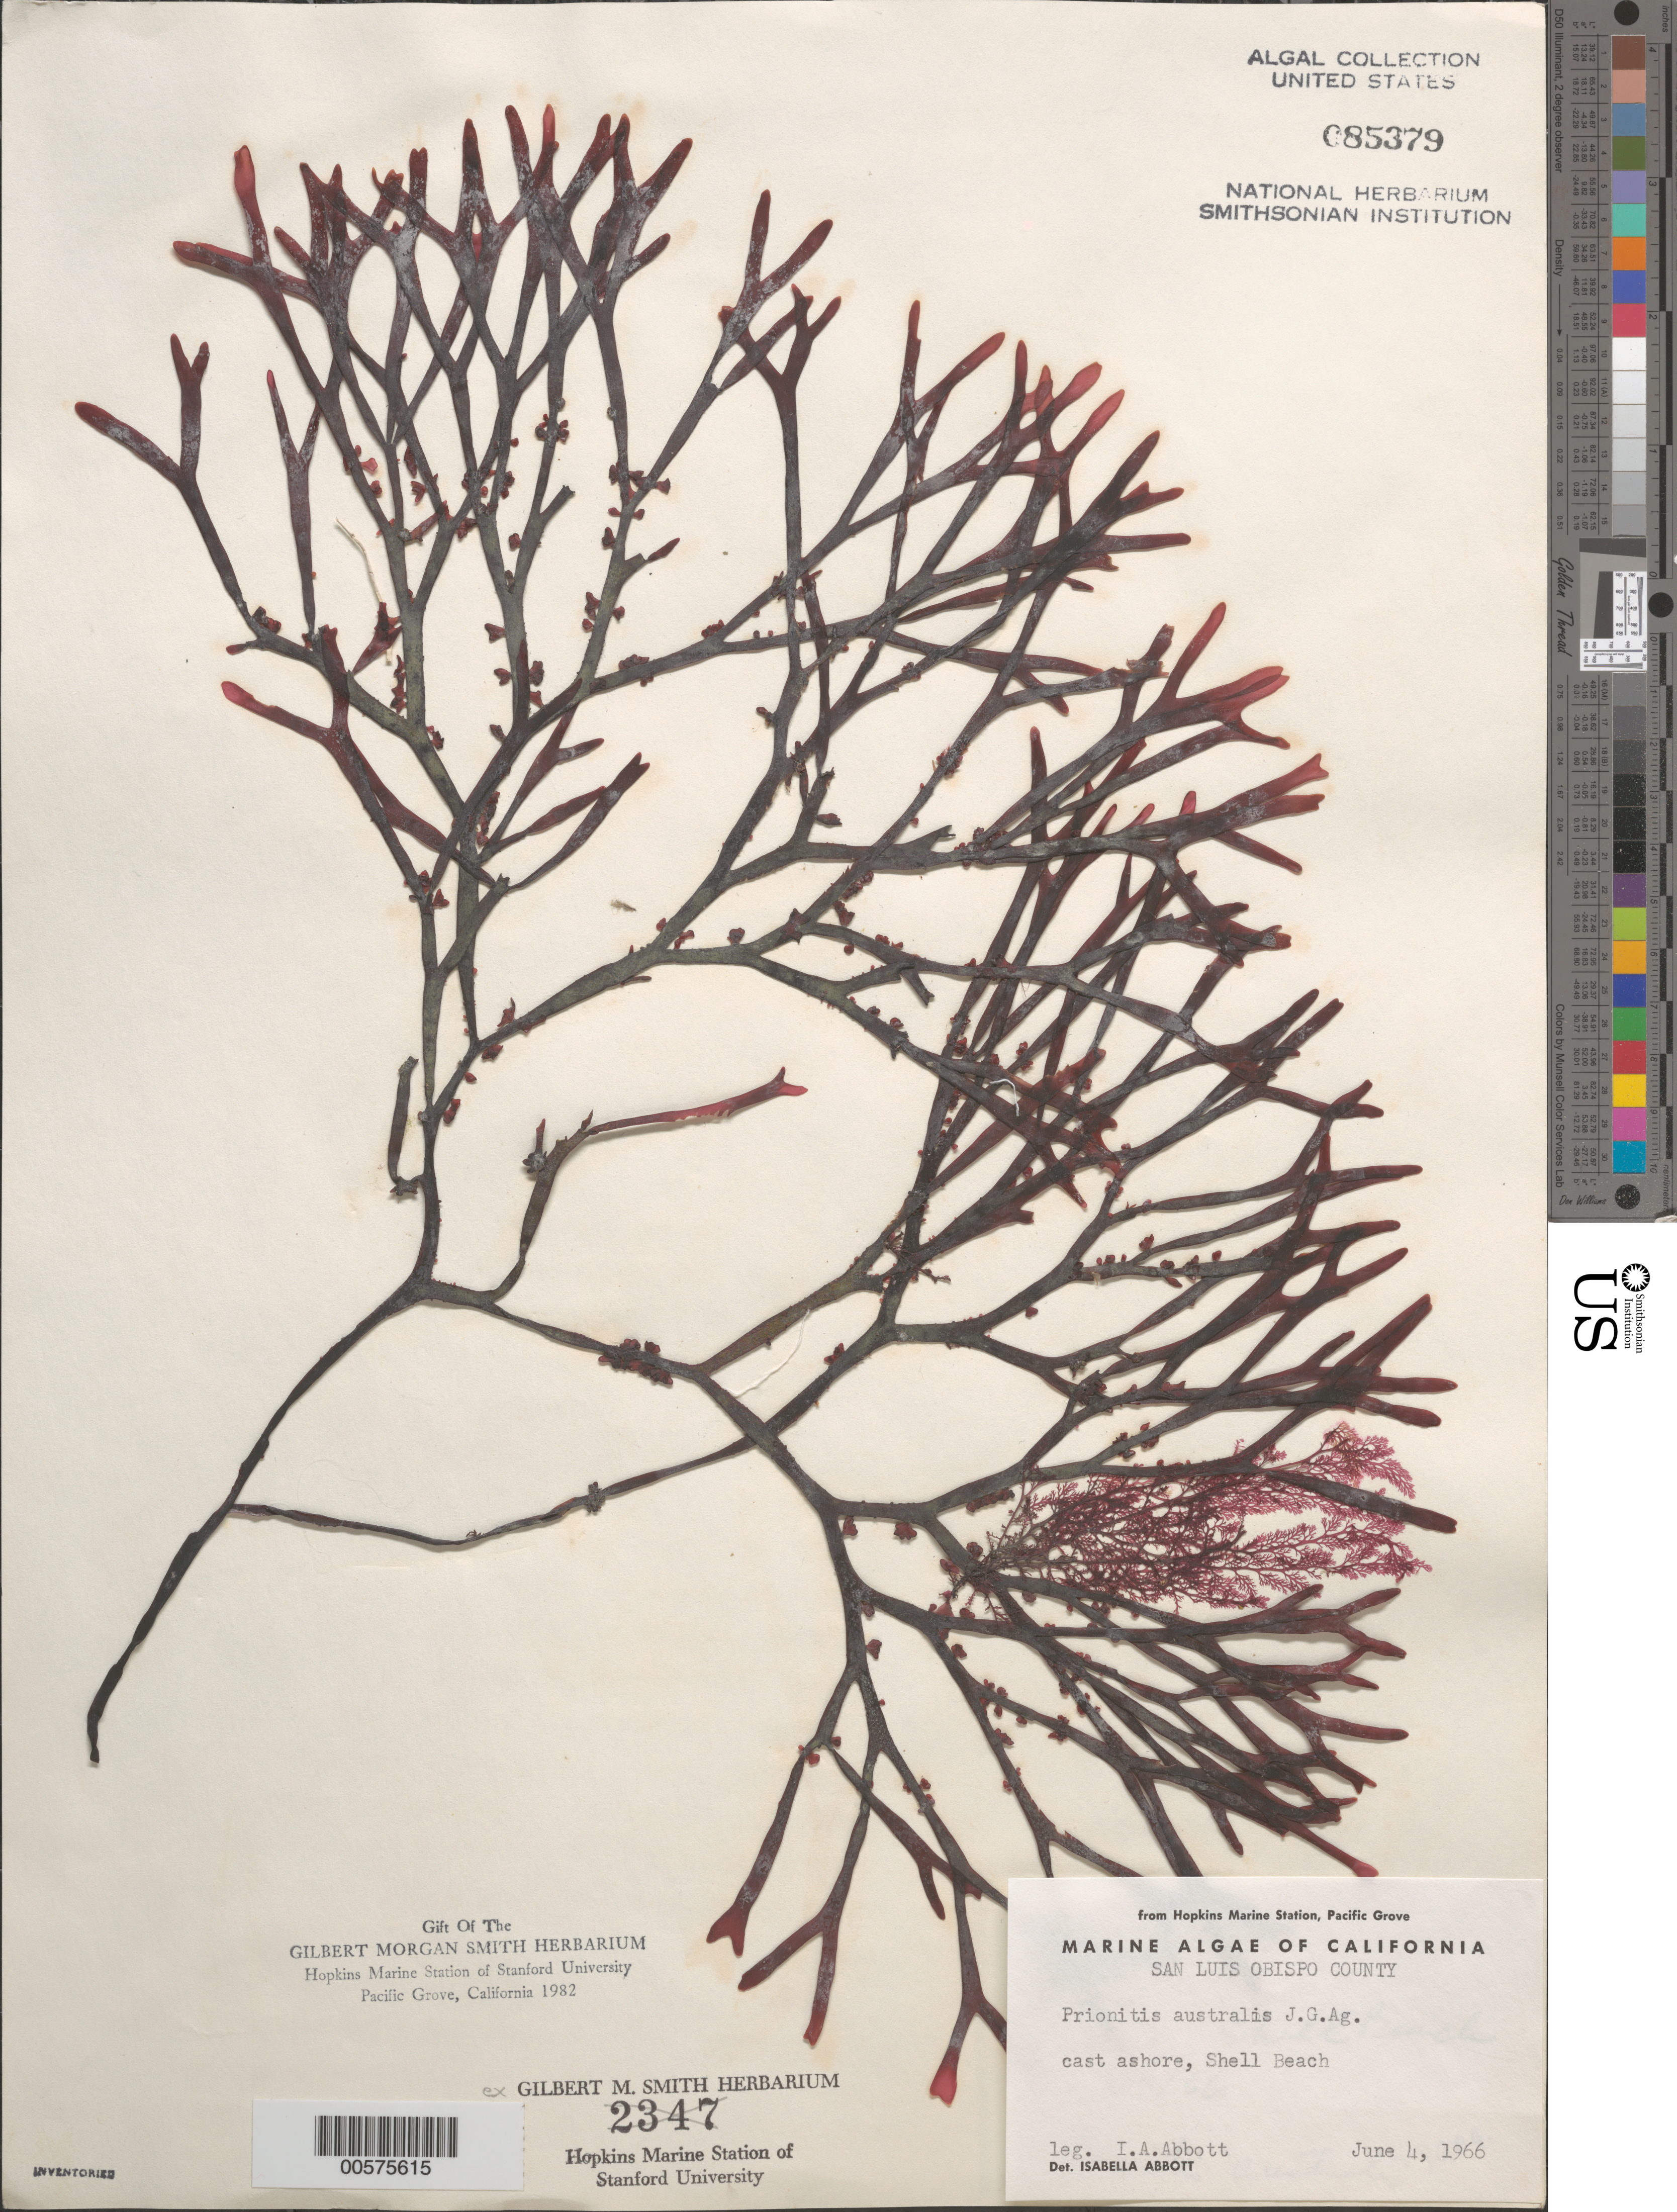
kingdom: Plantae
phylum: Rhodophyta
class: Florideophyceae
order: Cryptonemiales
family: Cryptonemiaceae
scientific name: Prionitis australis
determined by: Abbott, Isabella A.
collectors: I. A. Abbott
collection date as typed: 04 Jun 1966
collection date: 1966-06-04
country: United States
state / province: California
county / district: San Luis Obispo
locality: Shell Beach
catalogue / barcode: US 85379